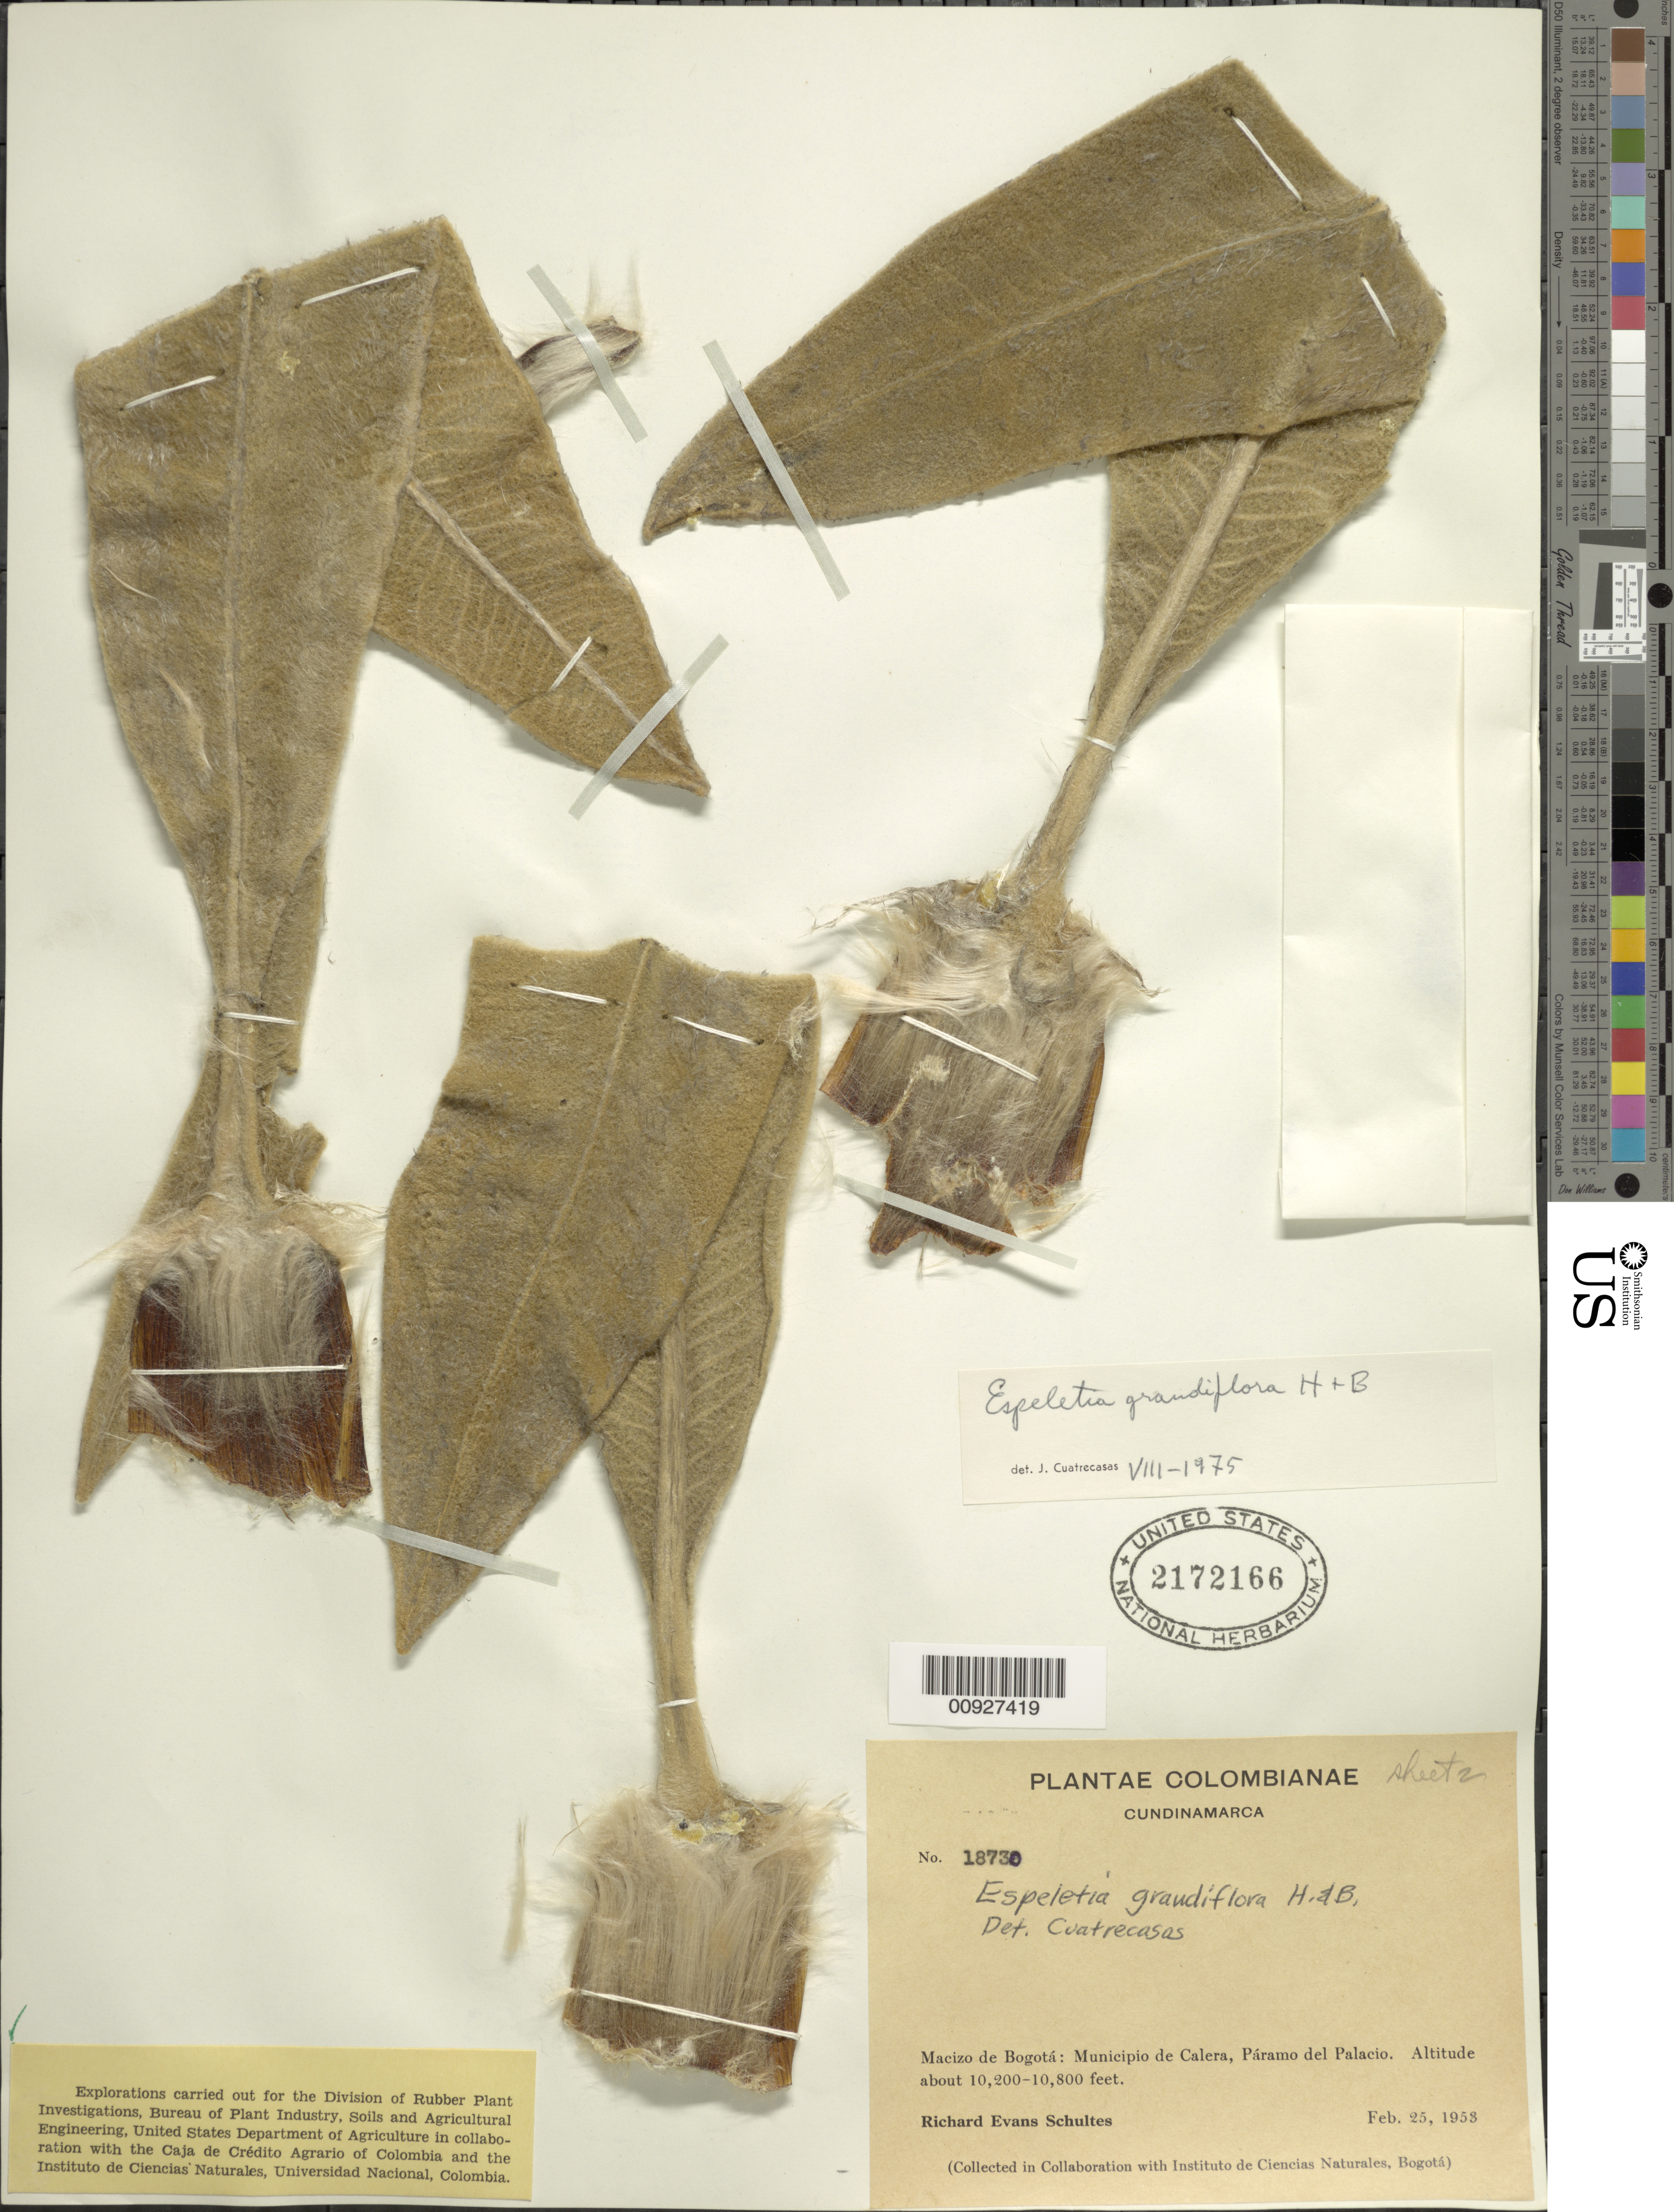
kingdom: Plantae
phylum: Tracheophyta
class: Magnoliopsida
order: Asterales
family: Asteraceae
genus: Espeletia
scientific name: Espeletia grandiflora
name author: Humb. & Bonpl.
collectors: R. E. Schultes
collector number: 18730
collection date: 1953-02-25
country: Colombia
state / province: Cundinamarca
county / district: Calera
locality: Páramo de Palacio. Macizo de Bogotá.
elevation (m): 3400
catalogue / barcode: US 2172166